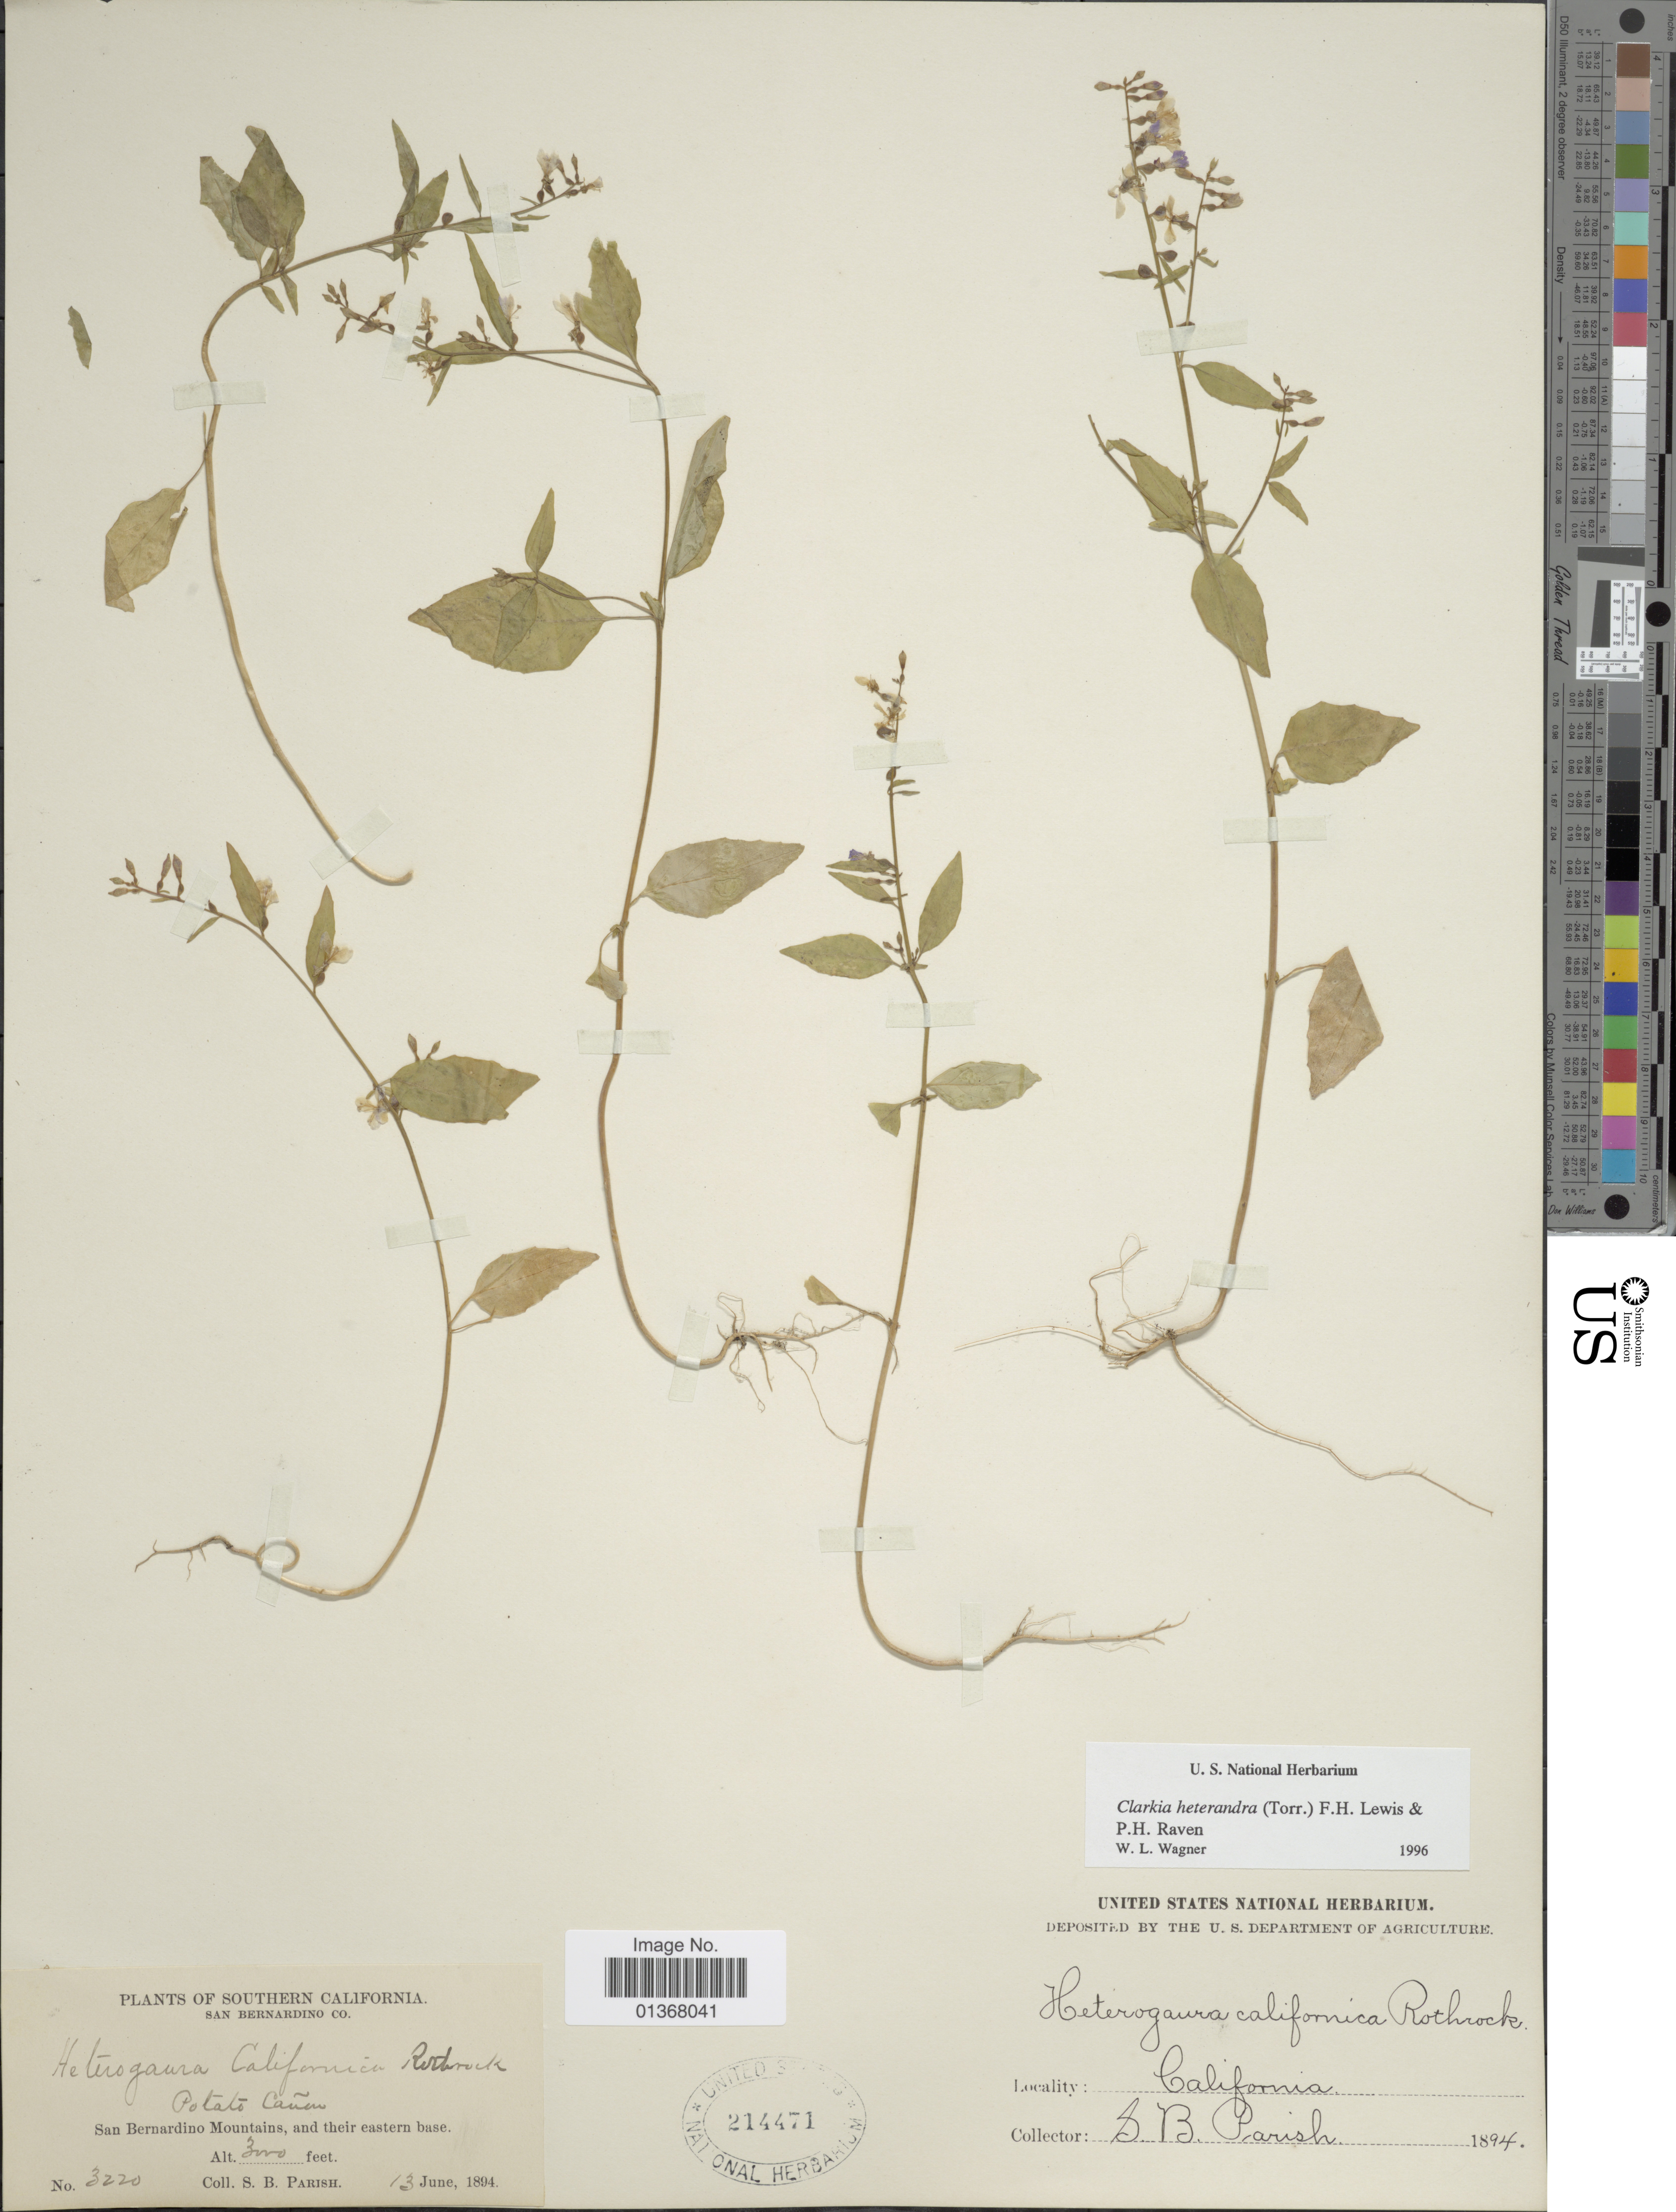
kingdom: Plantae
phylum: Tracheophyta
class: Magnoliopsida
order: Myrtales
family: Onagraceae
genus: Clarkia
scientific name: Clarkia heterandra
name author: (Torr.) F. H. Lewis & P.H. Raven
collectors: S. B. Parish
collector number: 3220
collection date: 1894-06-13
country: United States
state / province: California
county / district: San Bernardino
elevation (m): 914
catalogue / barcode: US 214471